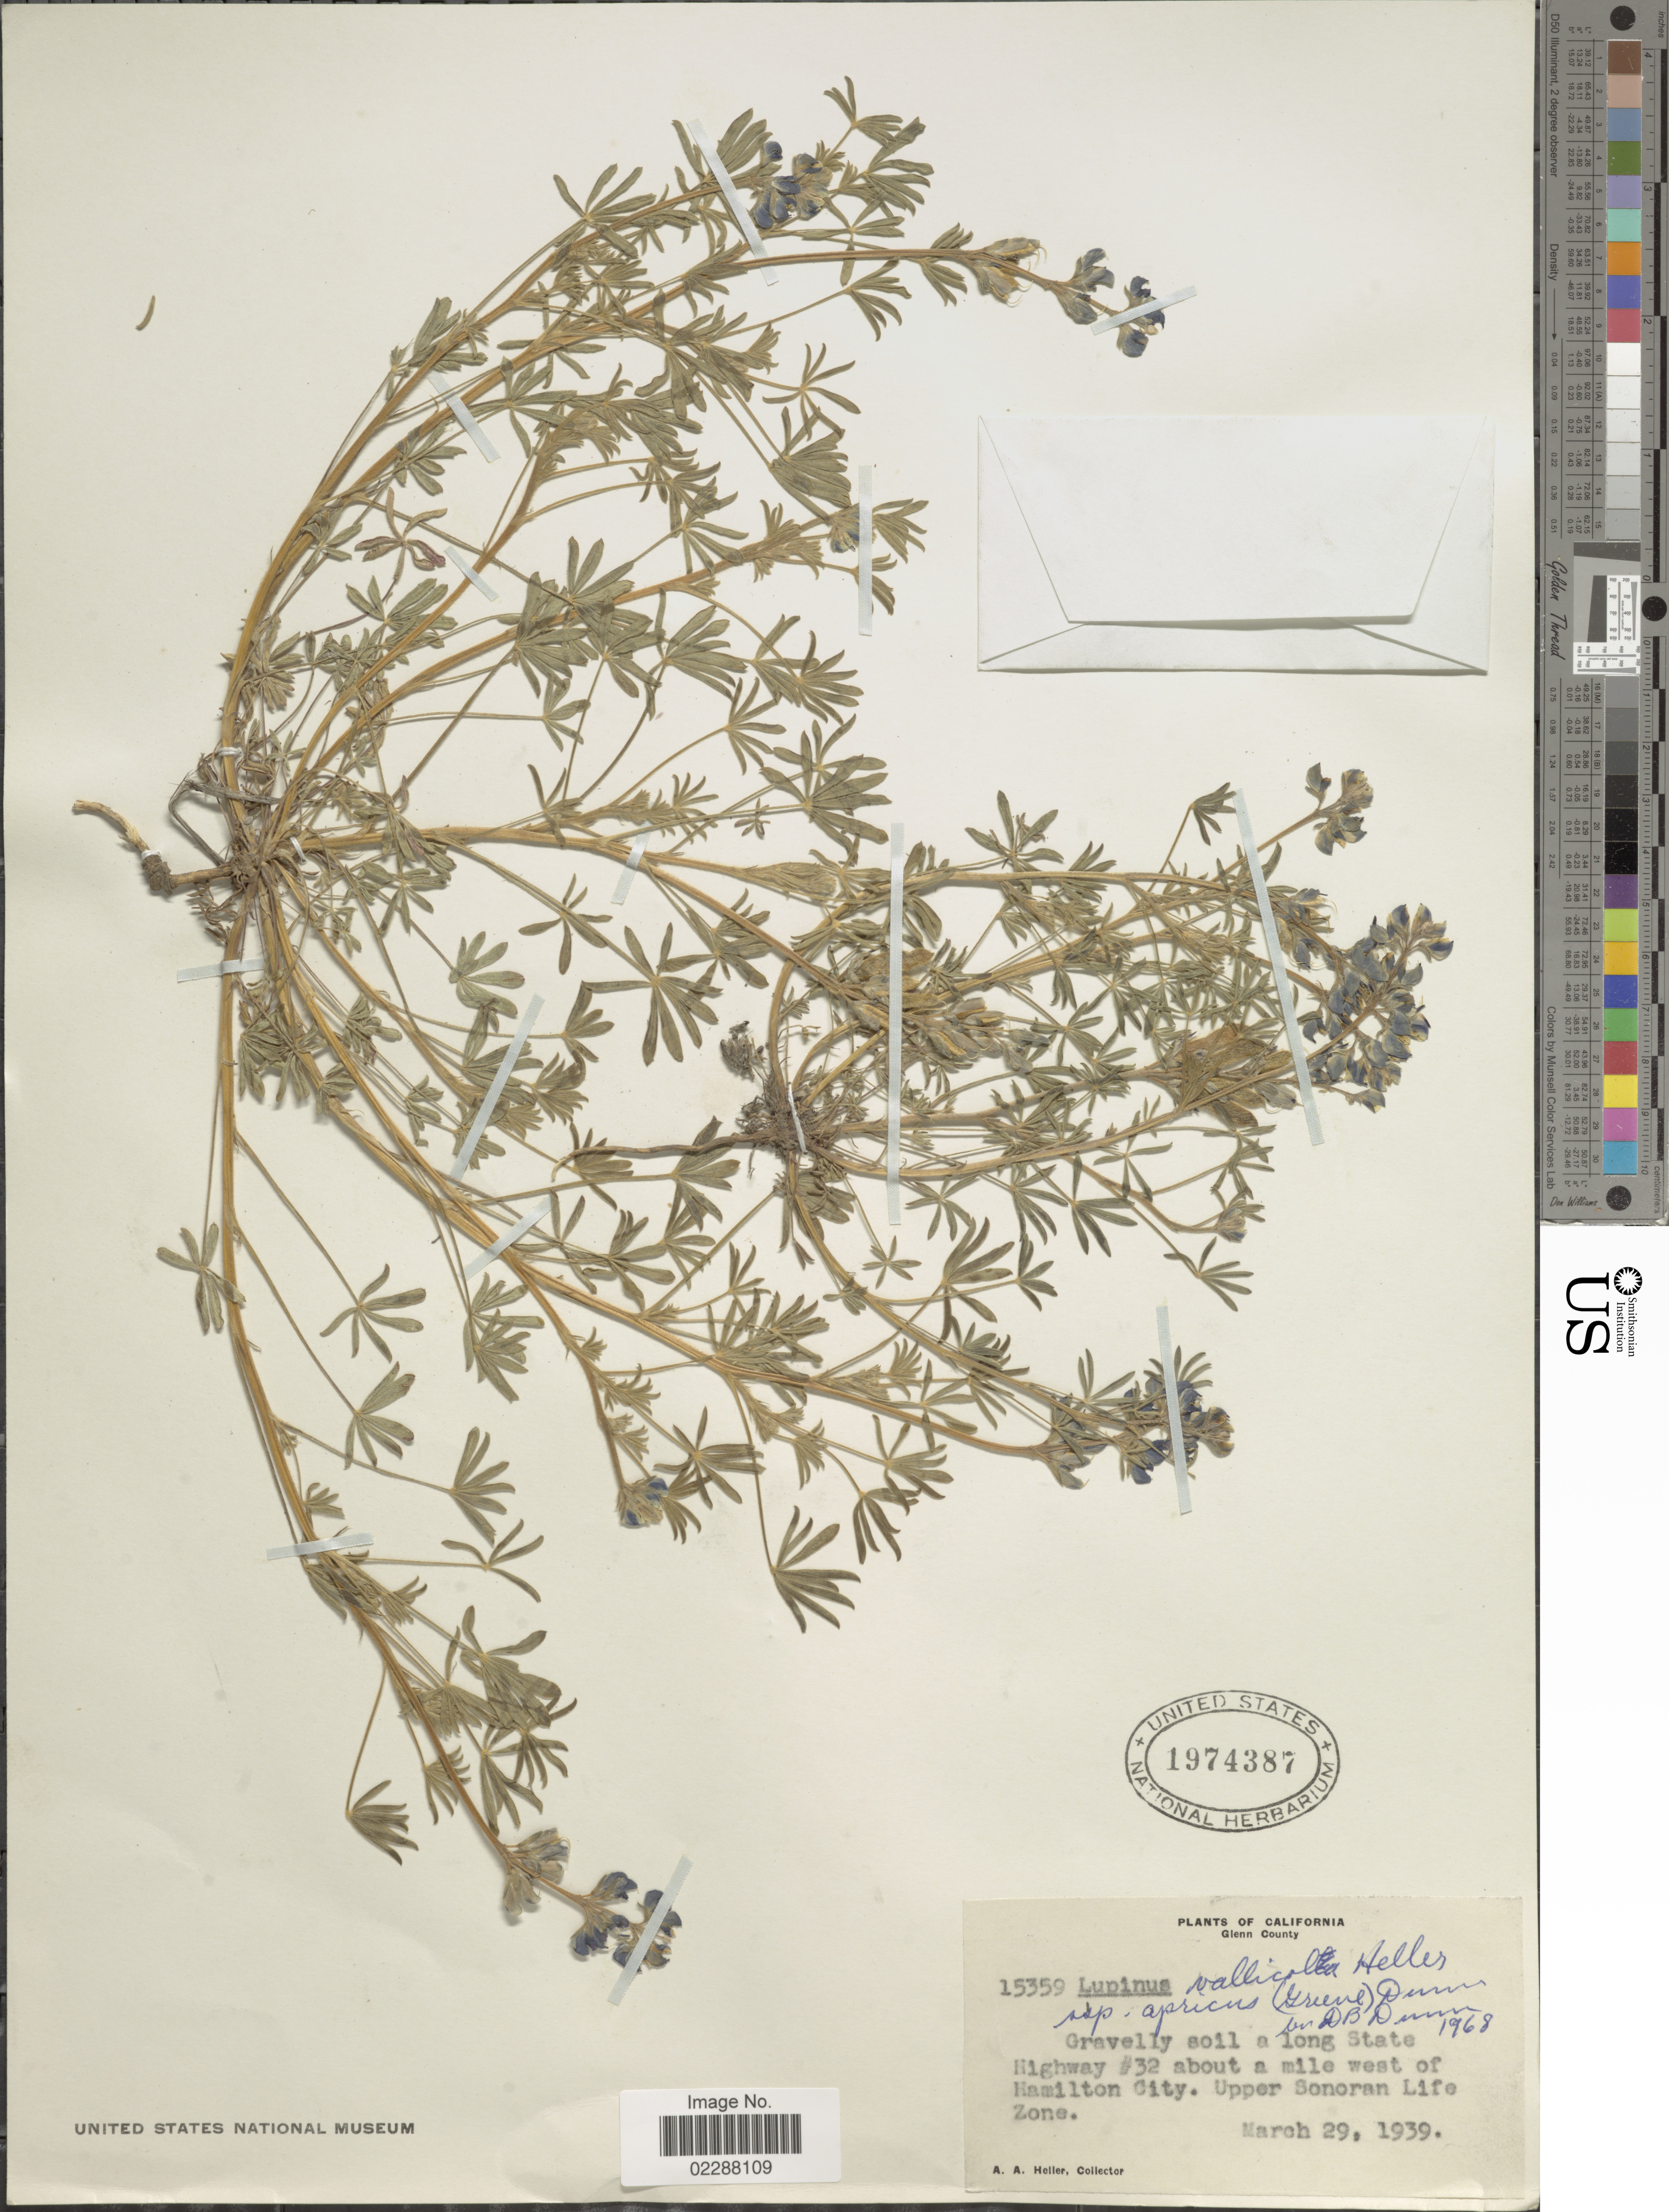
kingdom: Plantae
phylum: Tracheophyta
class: Magnoliopsida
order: Fabales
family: Fabaceae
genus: Lupinus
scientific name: Lupinus vallicola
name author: A. Heller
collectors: A. A. Heller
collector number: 15359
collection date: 1939-03-29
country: United States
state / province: California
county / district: Glenn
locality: Glenn County, Gravelly soil a long State HIghway #32 about a mile west of Hamilton City, Upper Sonoran Life Zone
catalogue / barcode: US 1974387